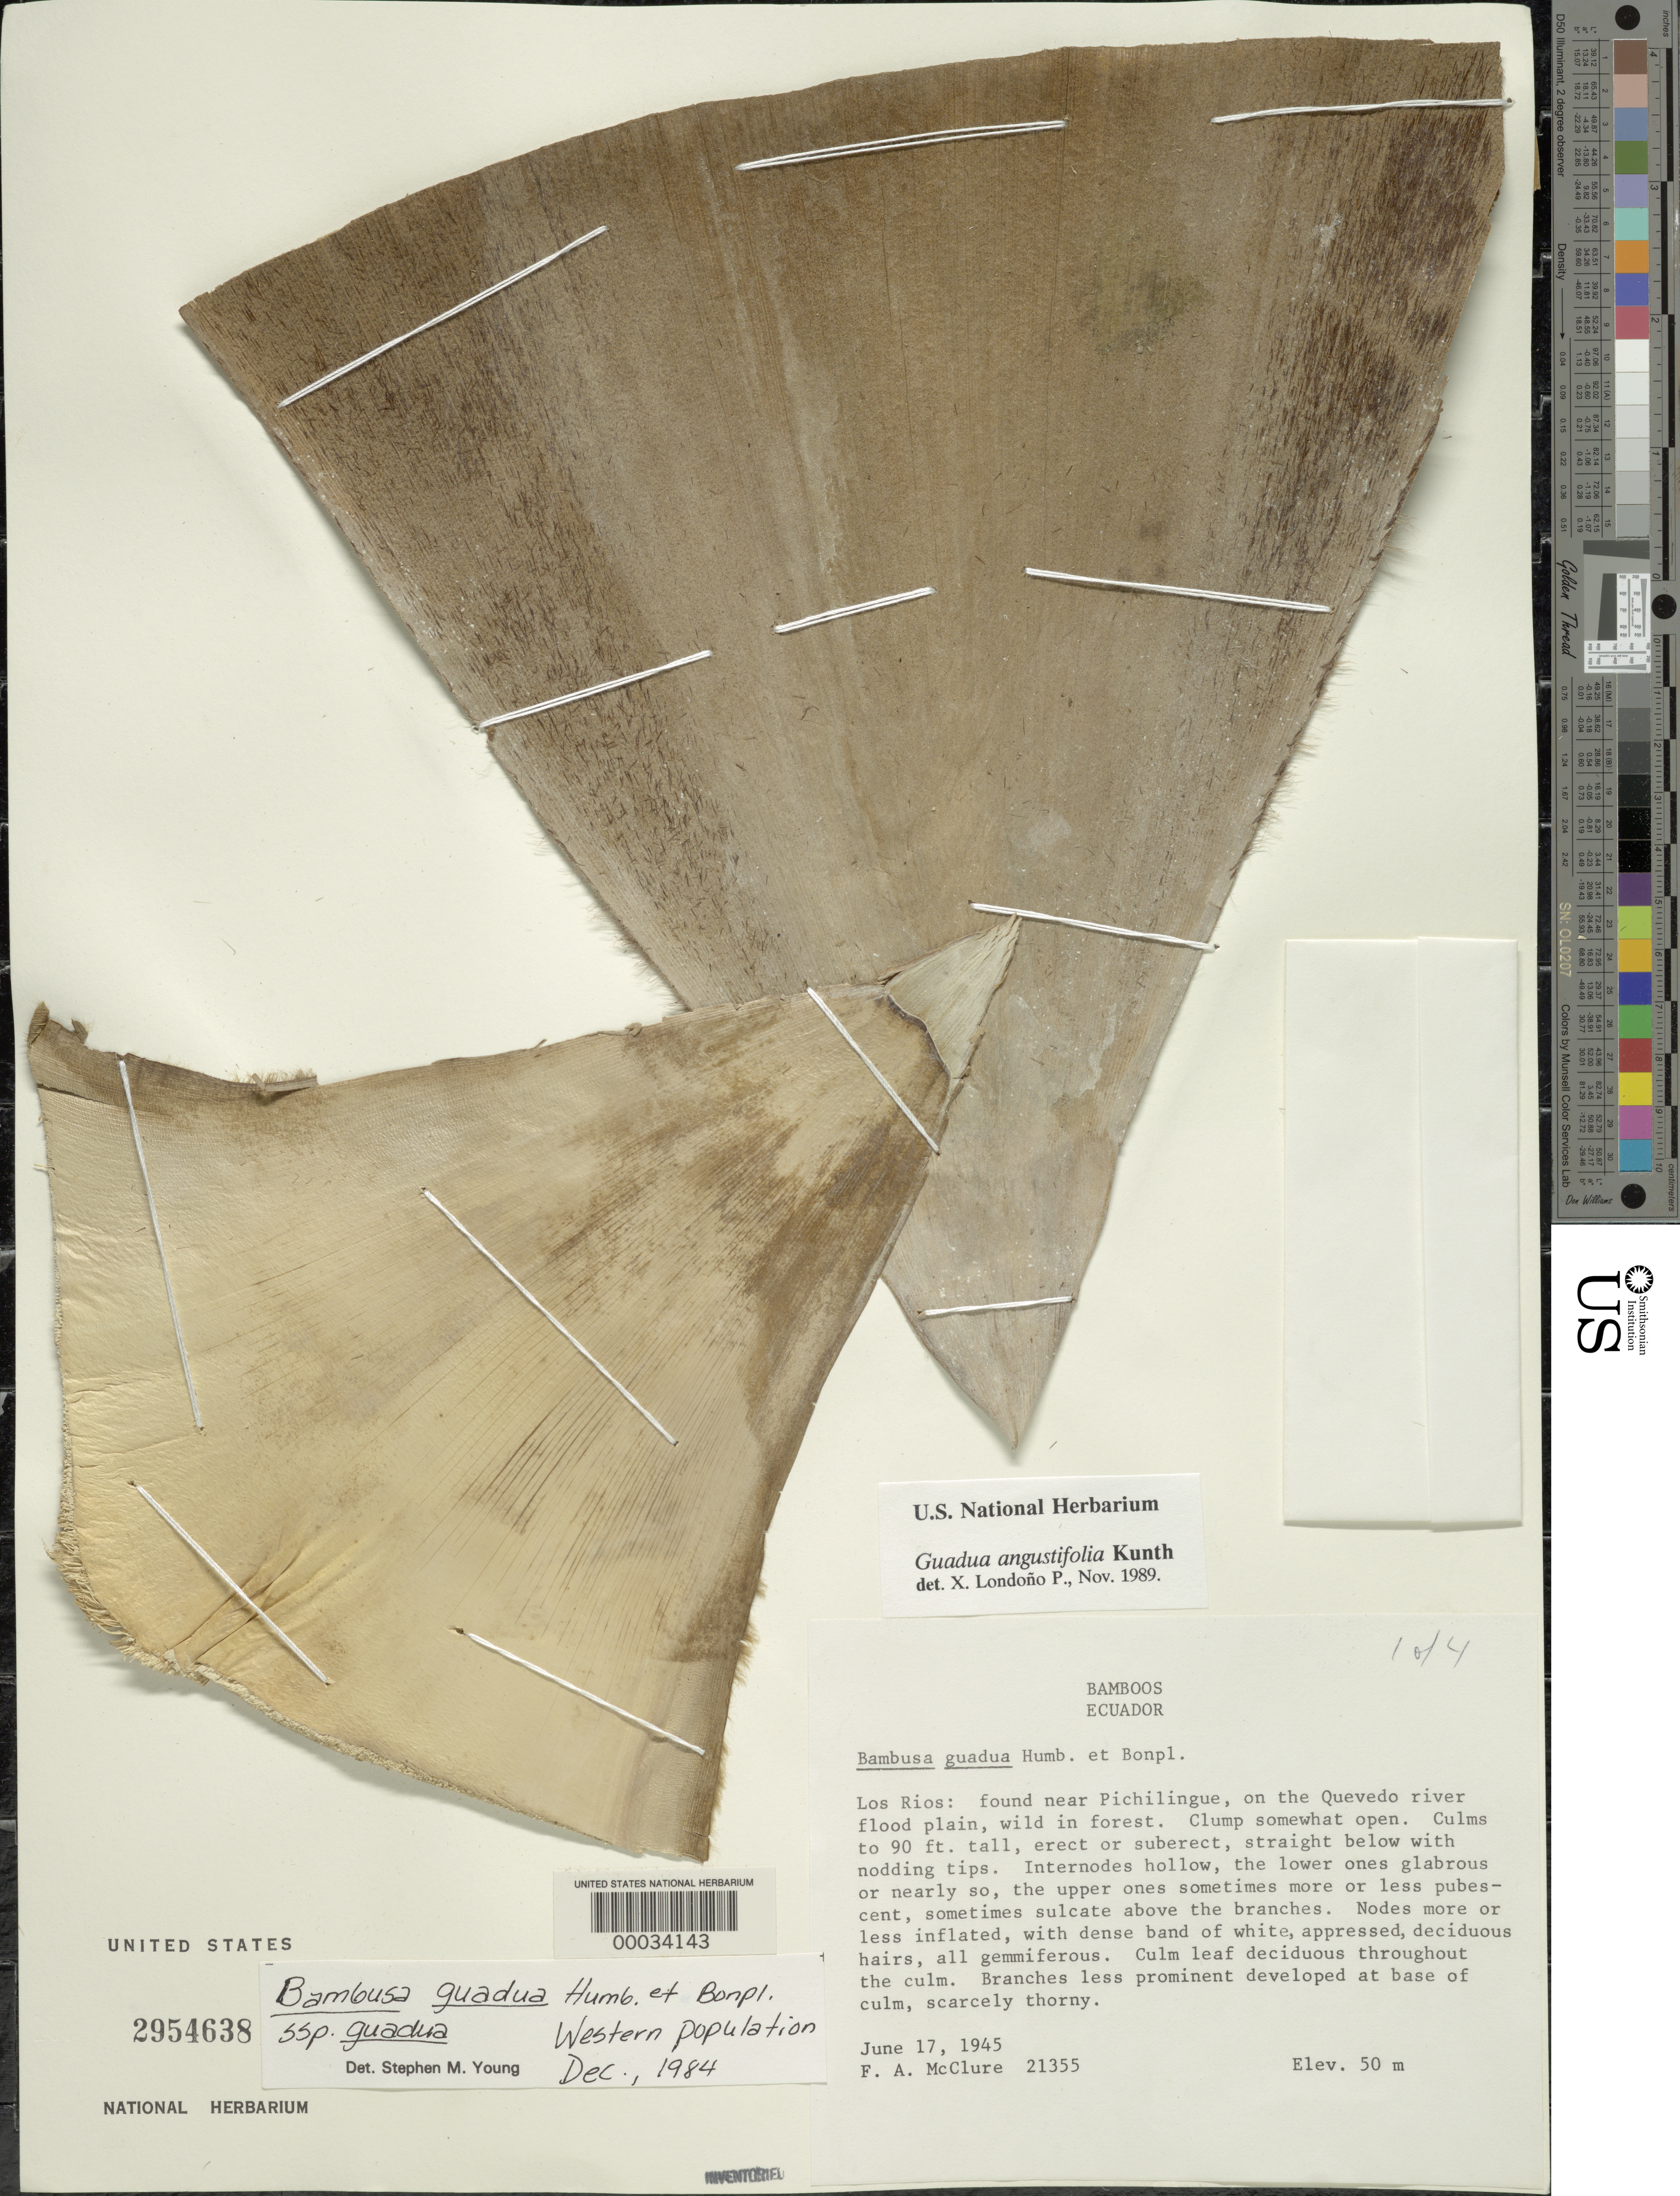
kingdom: Plantae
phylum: Tracheophyta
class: Liliopsida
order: Poales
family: Poaceae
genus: Guadua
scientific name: Guadua angustifolia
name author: Kunth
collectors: F. A. McClure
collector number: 21355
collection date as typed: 17 Jun 1945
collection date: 1945-06-17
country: Ecuador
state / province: Los Ríos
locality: Pichilingue, Quevedo River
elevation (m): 50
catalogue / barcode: US 2954638